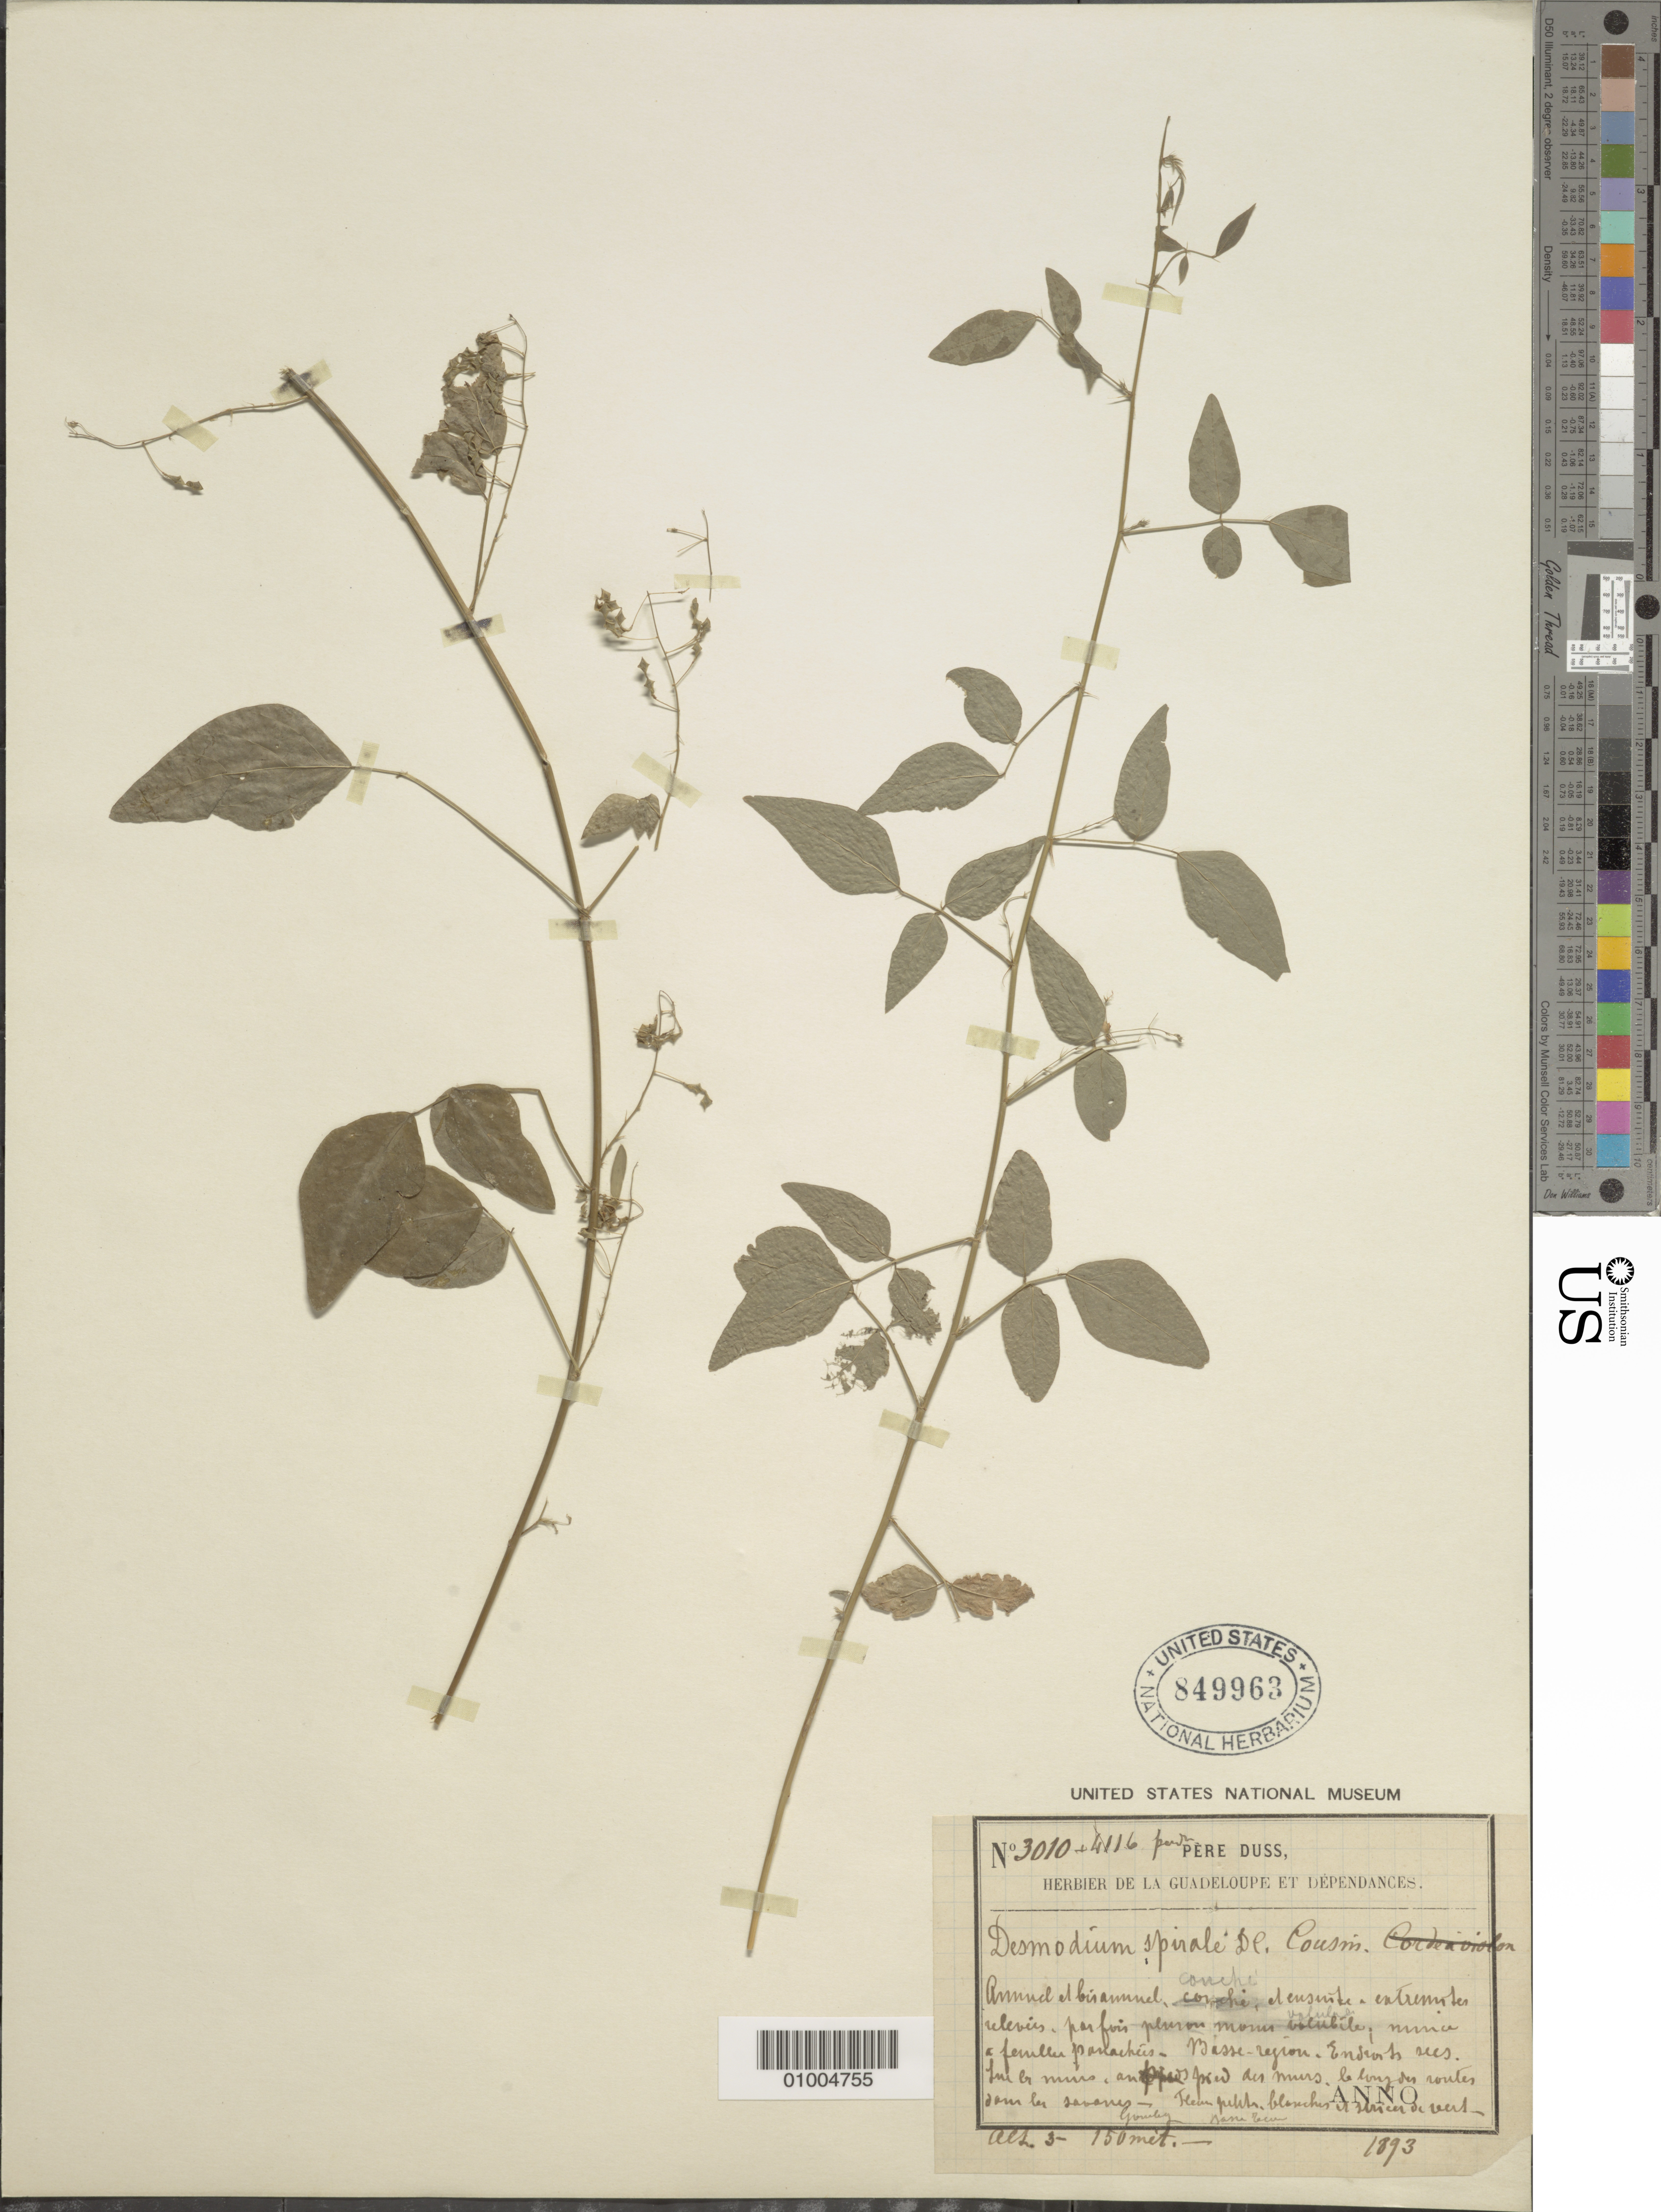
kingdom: Plantae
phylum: Tracheophyta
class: Magnoliopsida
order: Fabales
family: Fabaceae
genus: Desmodium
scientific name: Desmodium procumbens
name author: (Mill.) Hitchc.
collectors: Père Duss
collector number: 3010&4116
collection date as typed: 1893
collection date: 1893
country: Guadeloupe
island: Basse Terre [Guadeloupe]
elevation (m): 150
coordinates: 0 N, 0 E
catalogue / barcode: US 849963